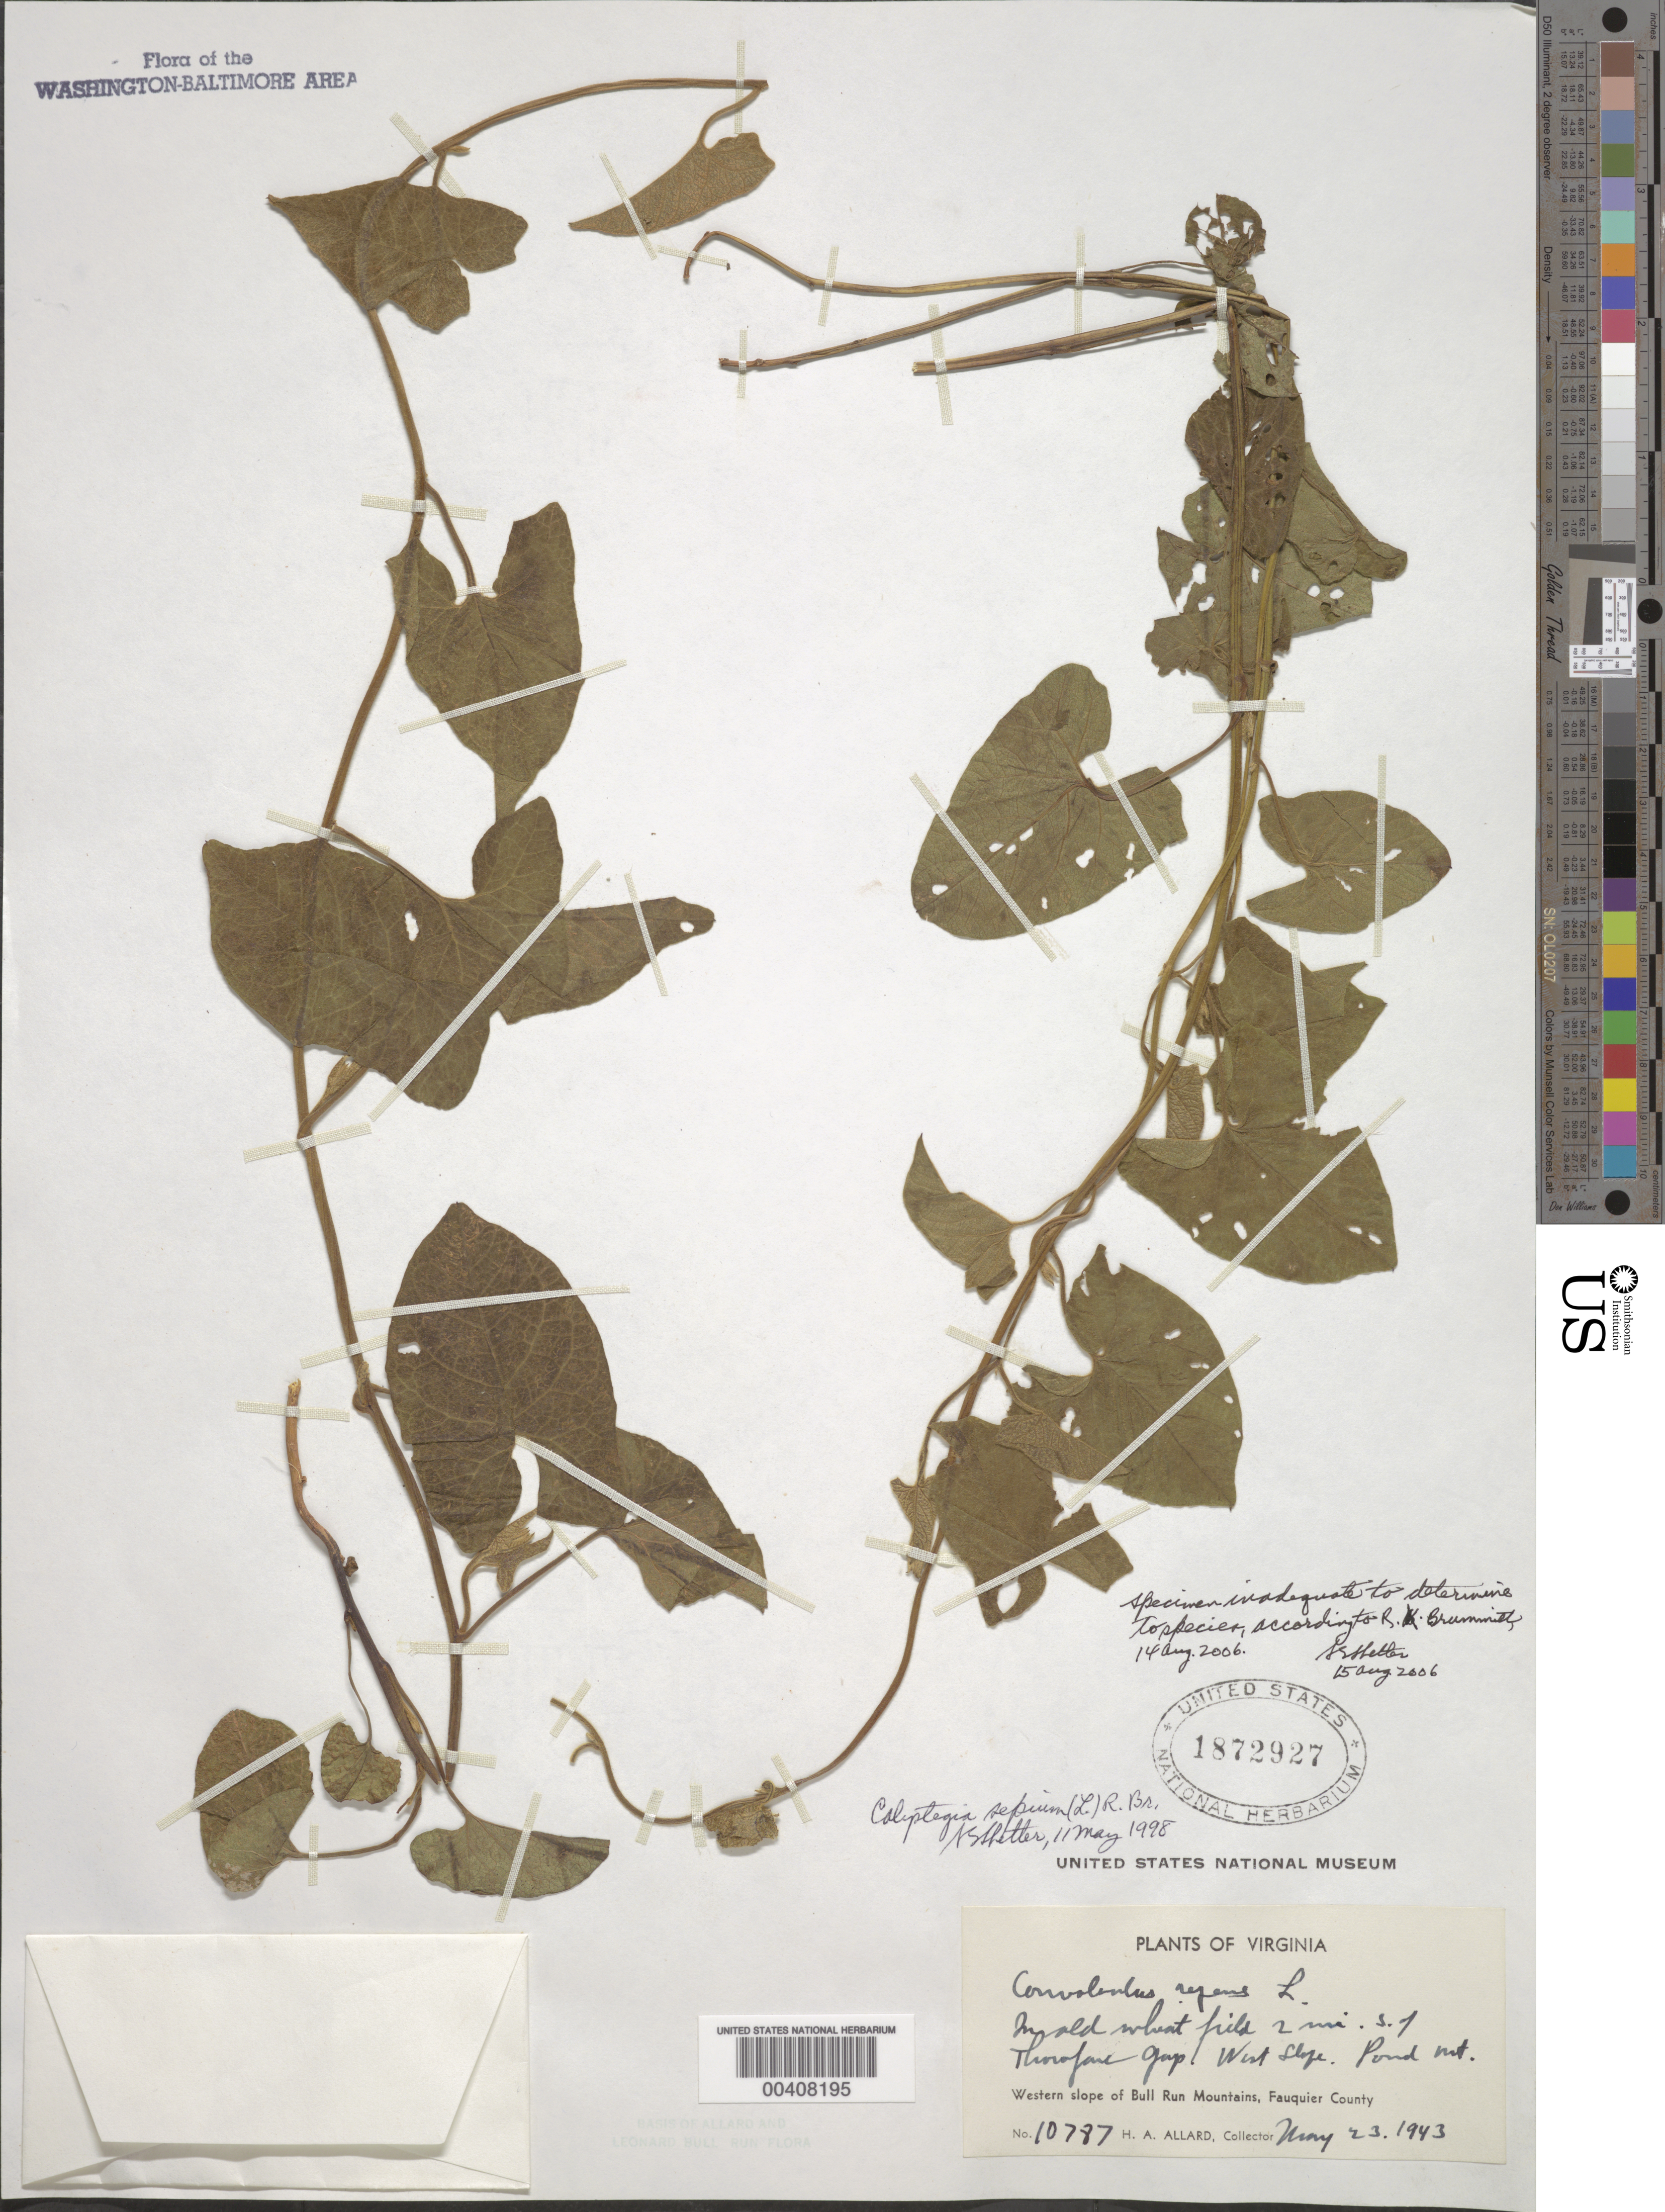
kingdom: Plantae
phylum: Tracheophyta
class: Magnoliopsida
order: Solanales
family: Convolvulaceae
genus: Calystegia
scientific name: Calystegia sp.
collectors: H. A. Allard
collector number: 10787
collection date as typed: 23 May 1943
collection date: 1943-05-23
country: United States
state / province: Virginia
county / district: Fauquier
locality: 2 mi. S of Thorofare Gap, W slope, Pond Mtn. Bull Run Mts.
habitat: Old wheat field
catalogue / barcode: US 1872927